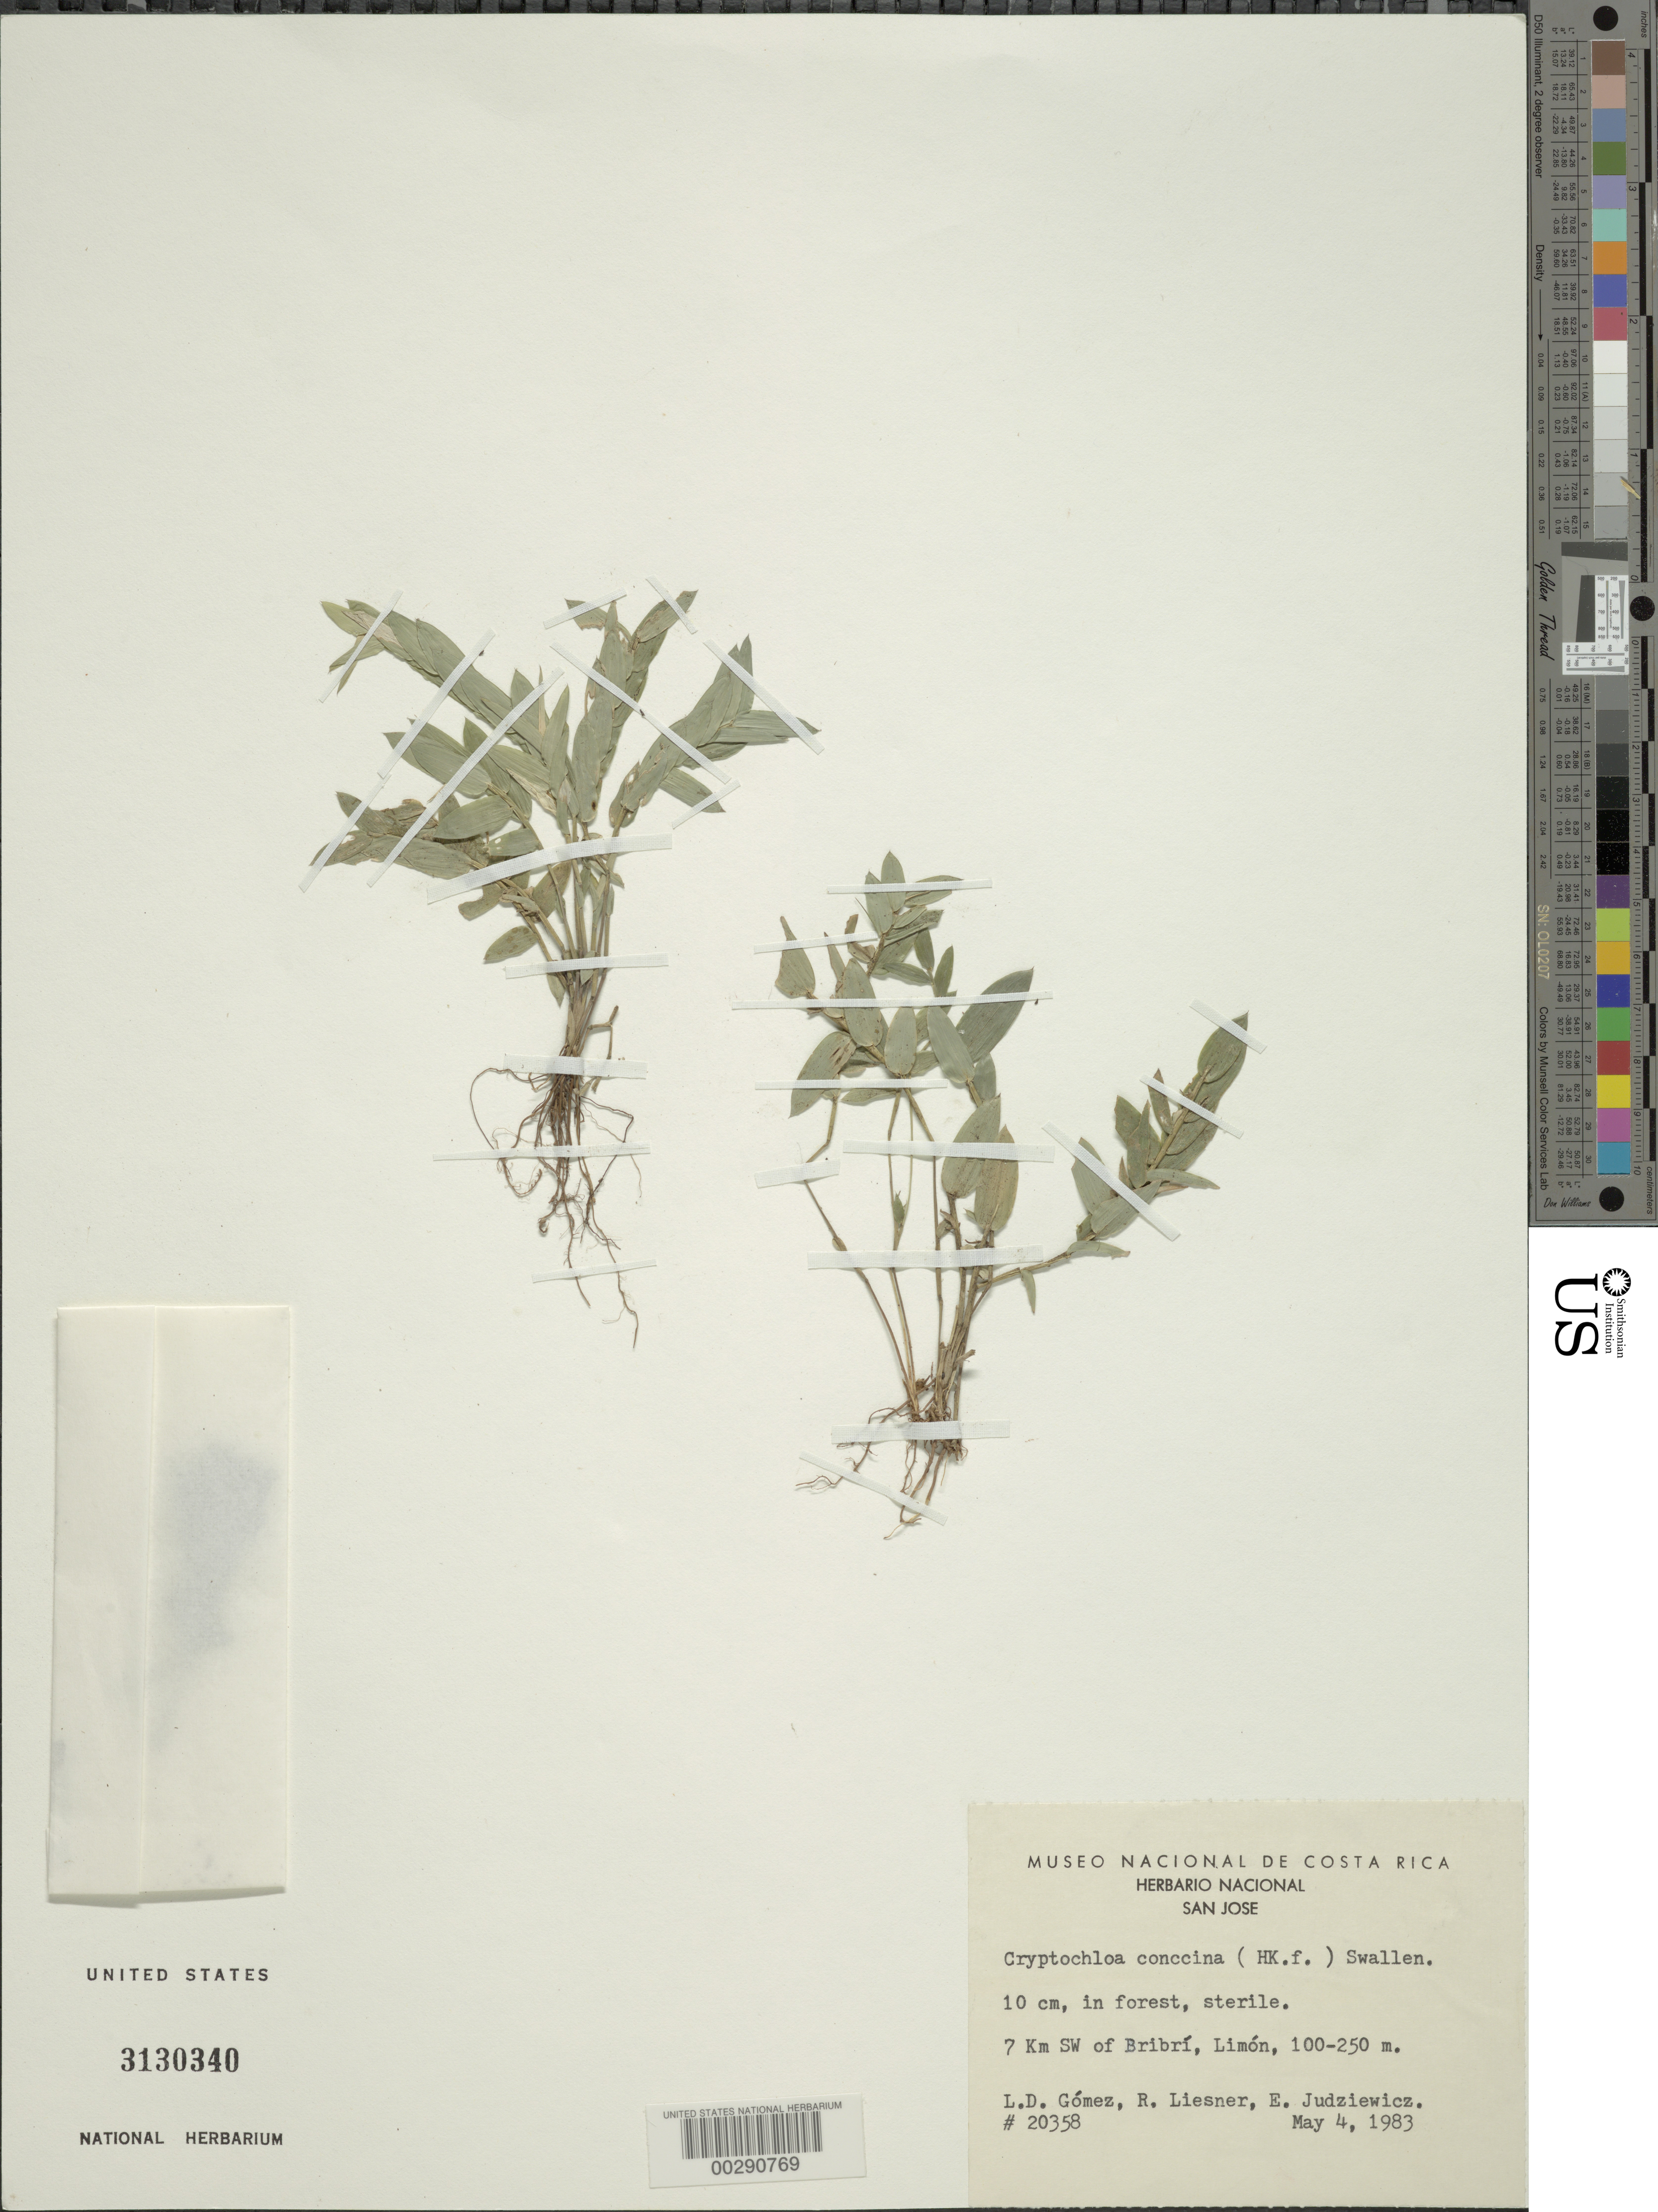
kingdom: Plantae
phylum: Tracheophyta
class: Liliopsida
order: Poales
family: Poaceae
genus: Cryptochloa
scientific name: Cryptochloa concinna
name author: (Hook. f.) Swallen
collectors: L. D. Gómez, R. L. Liesner & E. J. Judziewicz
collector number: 20358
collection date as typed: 04 May 1983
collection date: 1983-05-04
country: Costa Rica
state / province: Limón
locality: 7 km sw of bribri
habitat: In forest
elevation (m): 100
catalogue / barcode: US 3130340